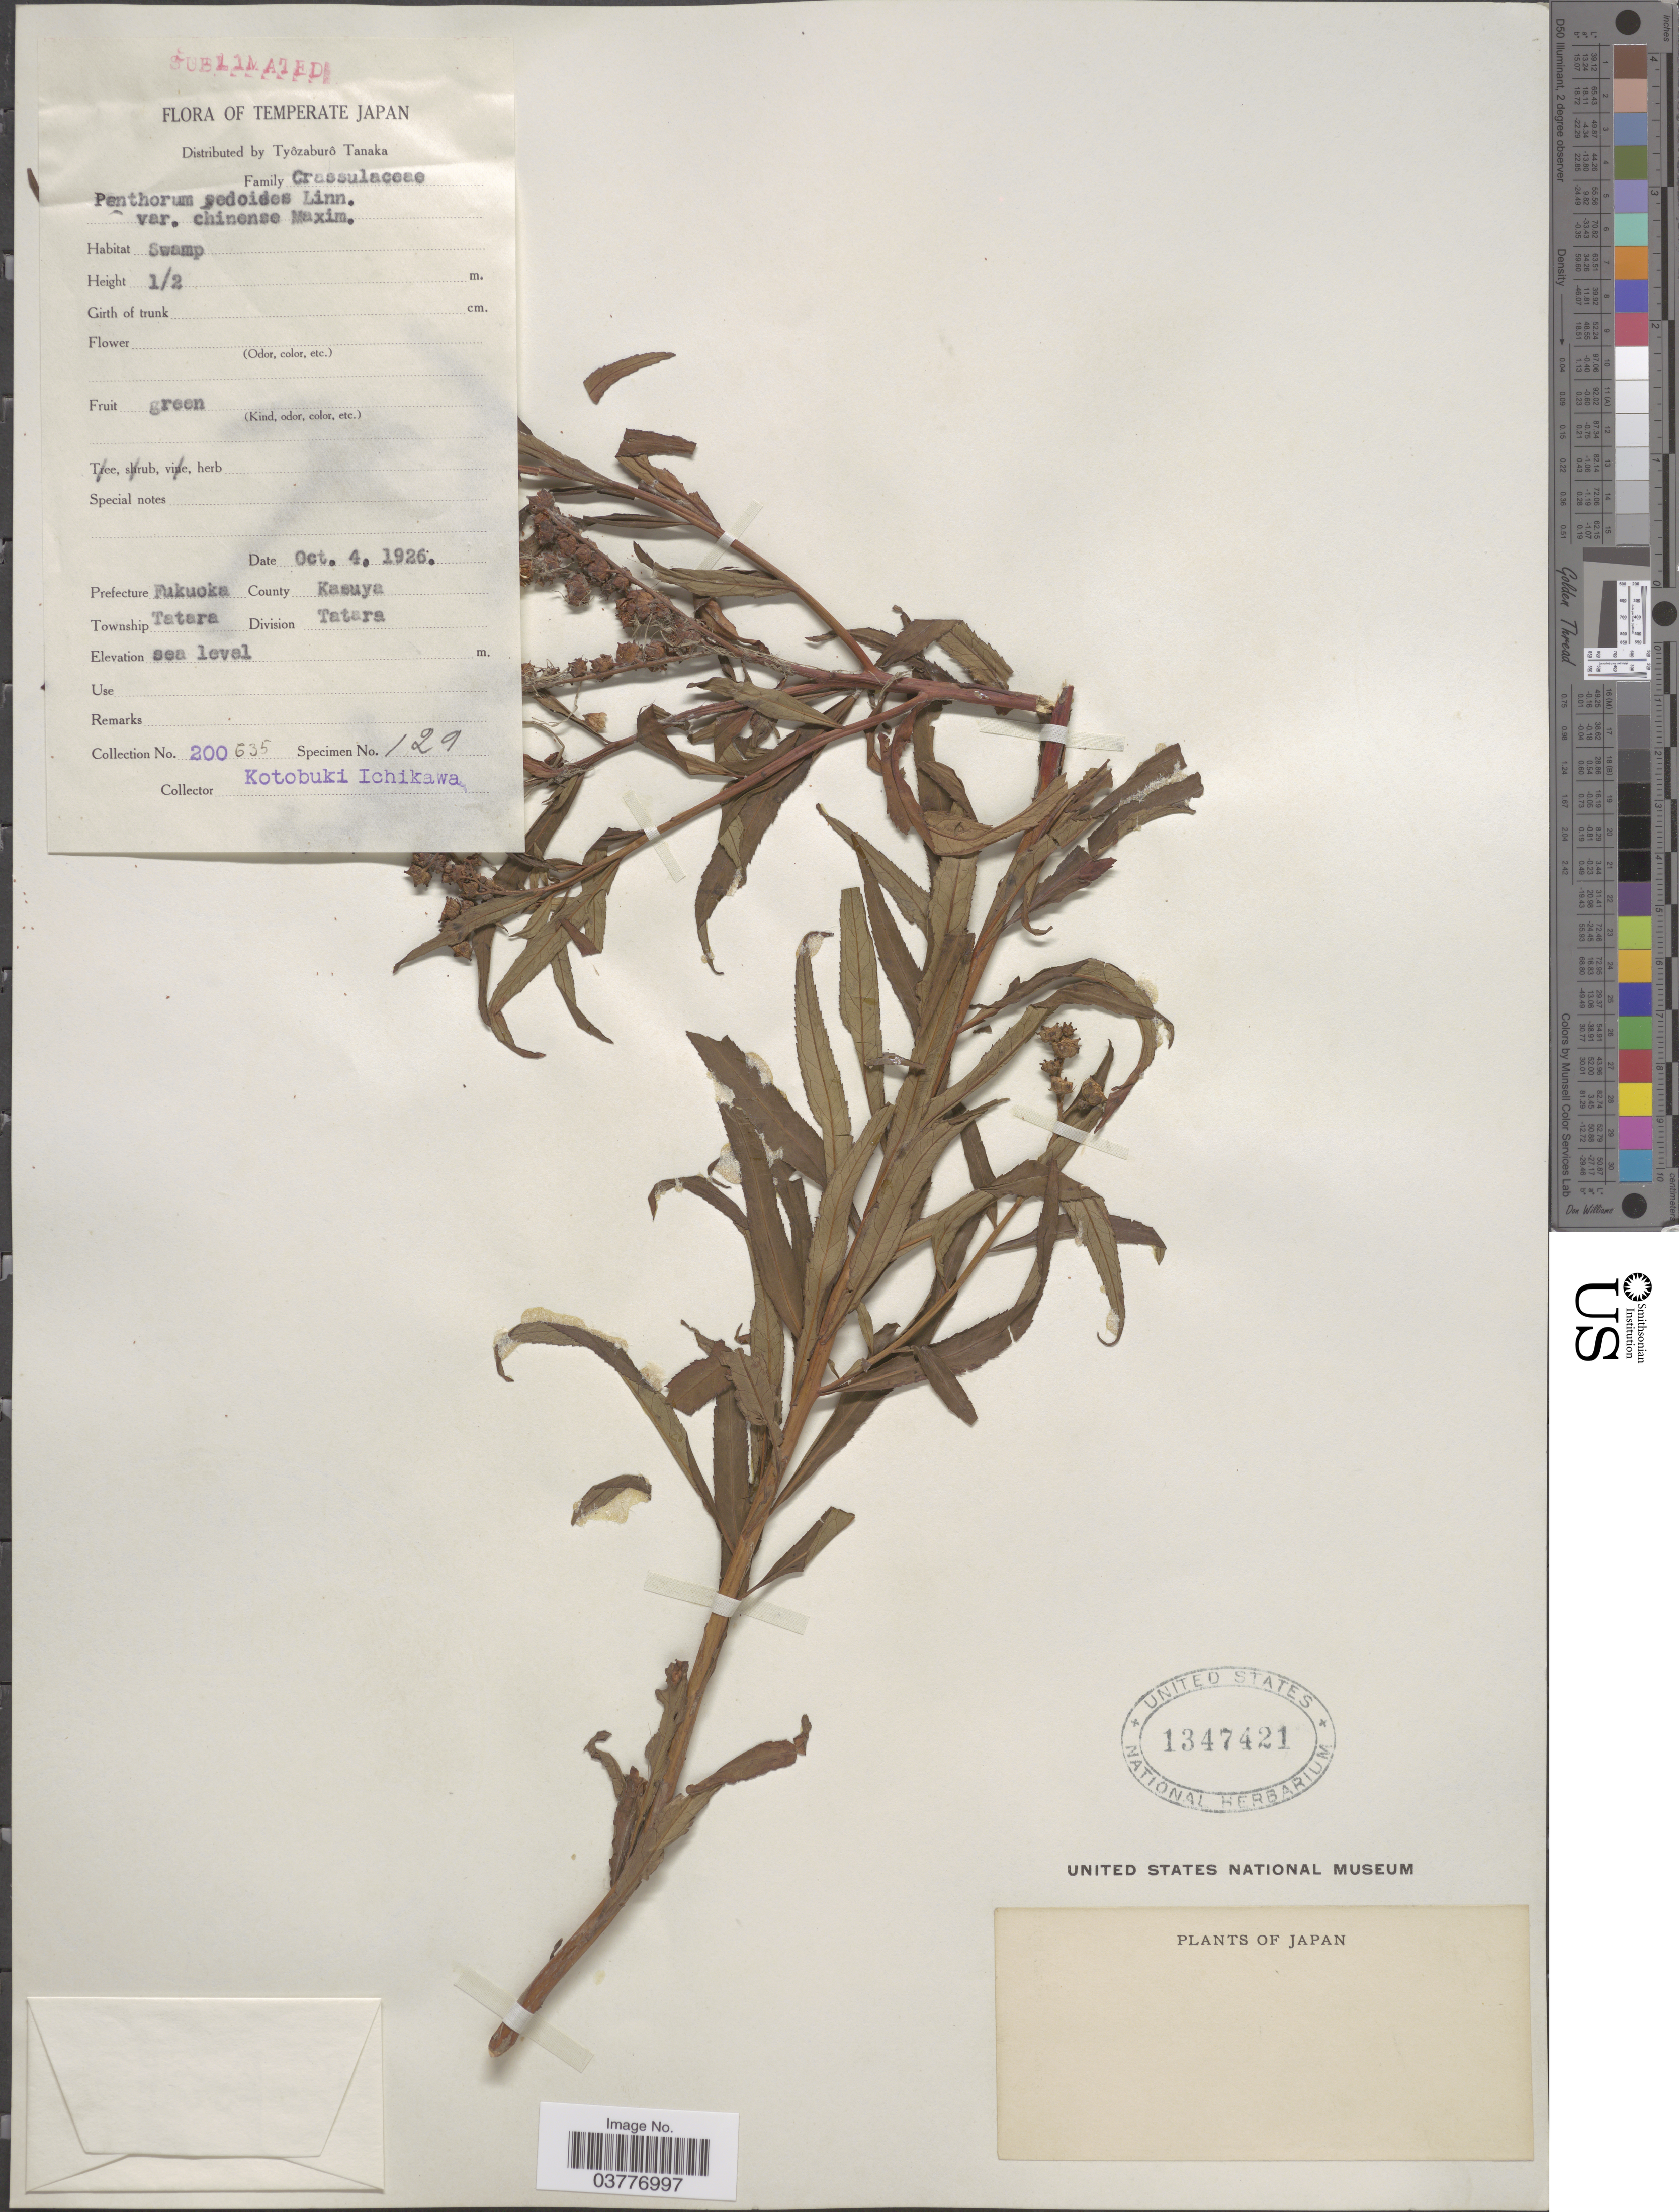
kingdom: Plantae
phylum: Tracheophyta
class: Magnoliopsida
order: Saxifragales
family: Penthoraceae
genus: Penthorum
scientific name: Penthorum sedoides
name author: L.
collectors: K. Ichikawa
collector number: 129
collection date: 1926-10-04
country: Japan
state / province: Hukuoka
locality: Prefecture Fukuoka. County Kasuya. Township Tatara. Division Tatara.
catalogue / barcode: US 1347421